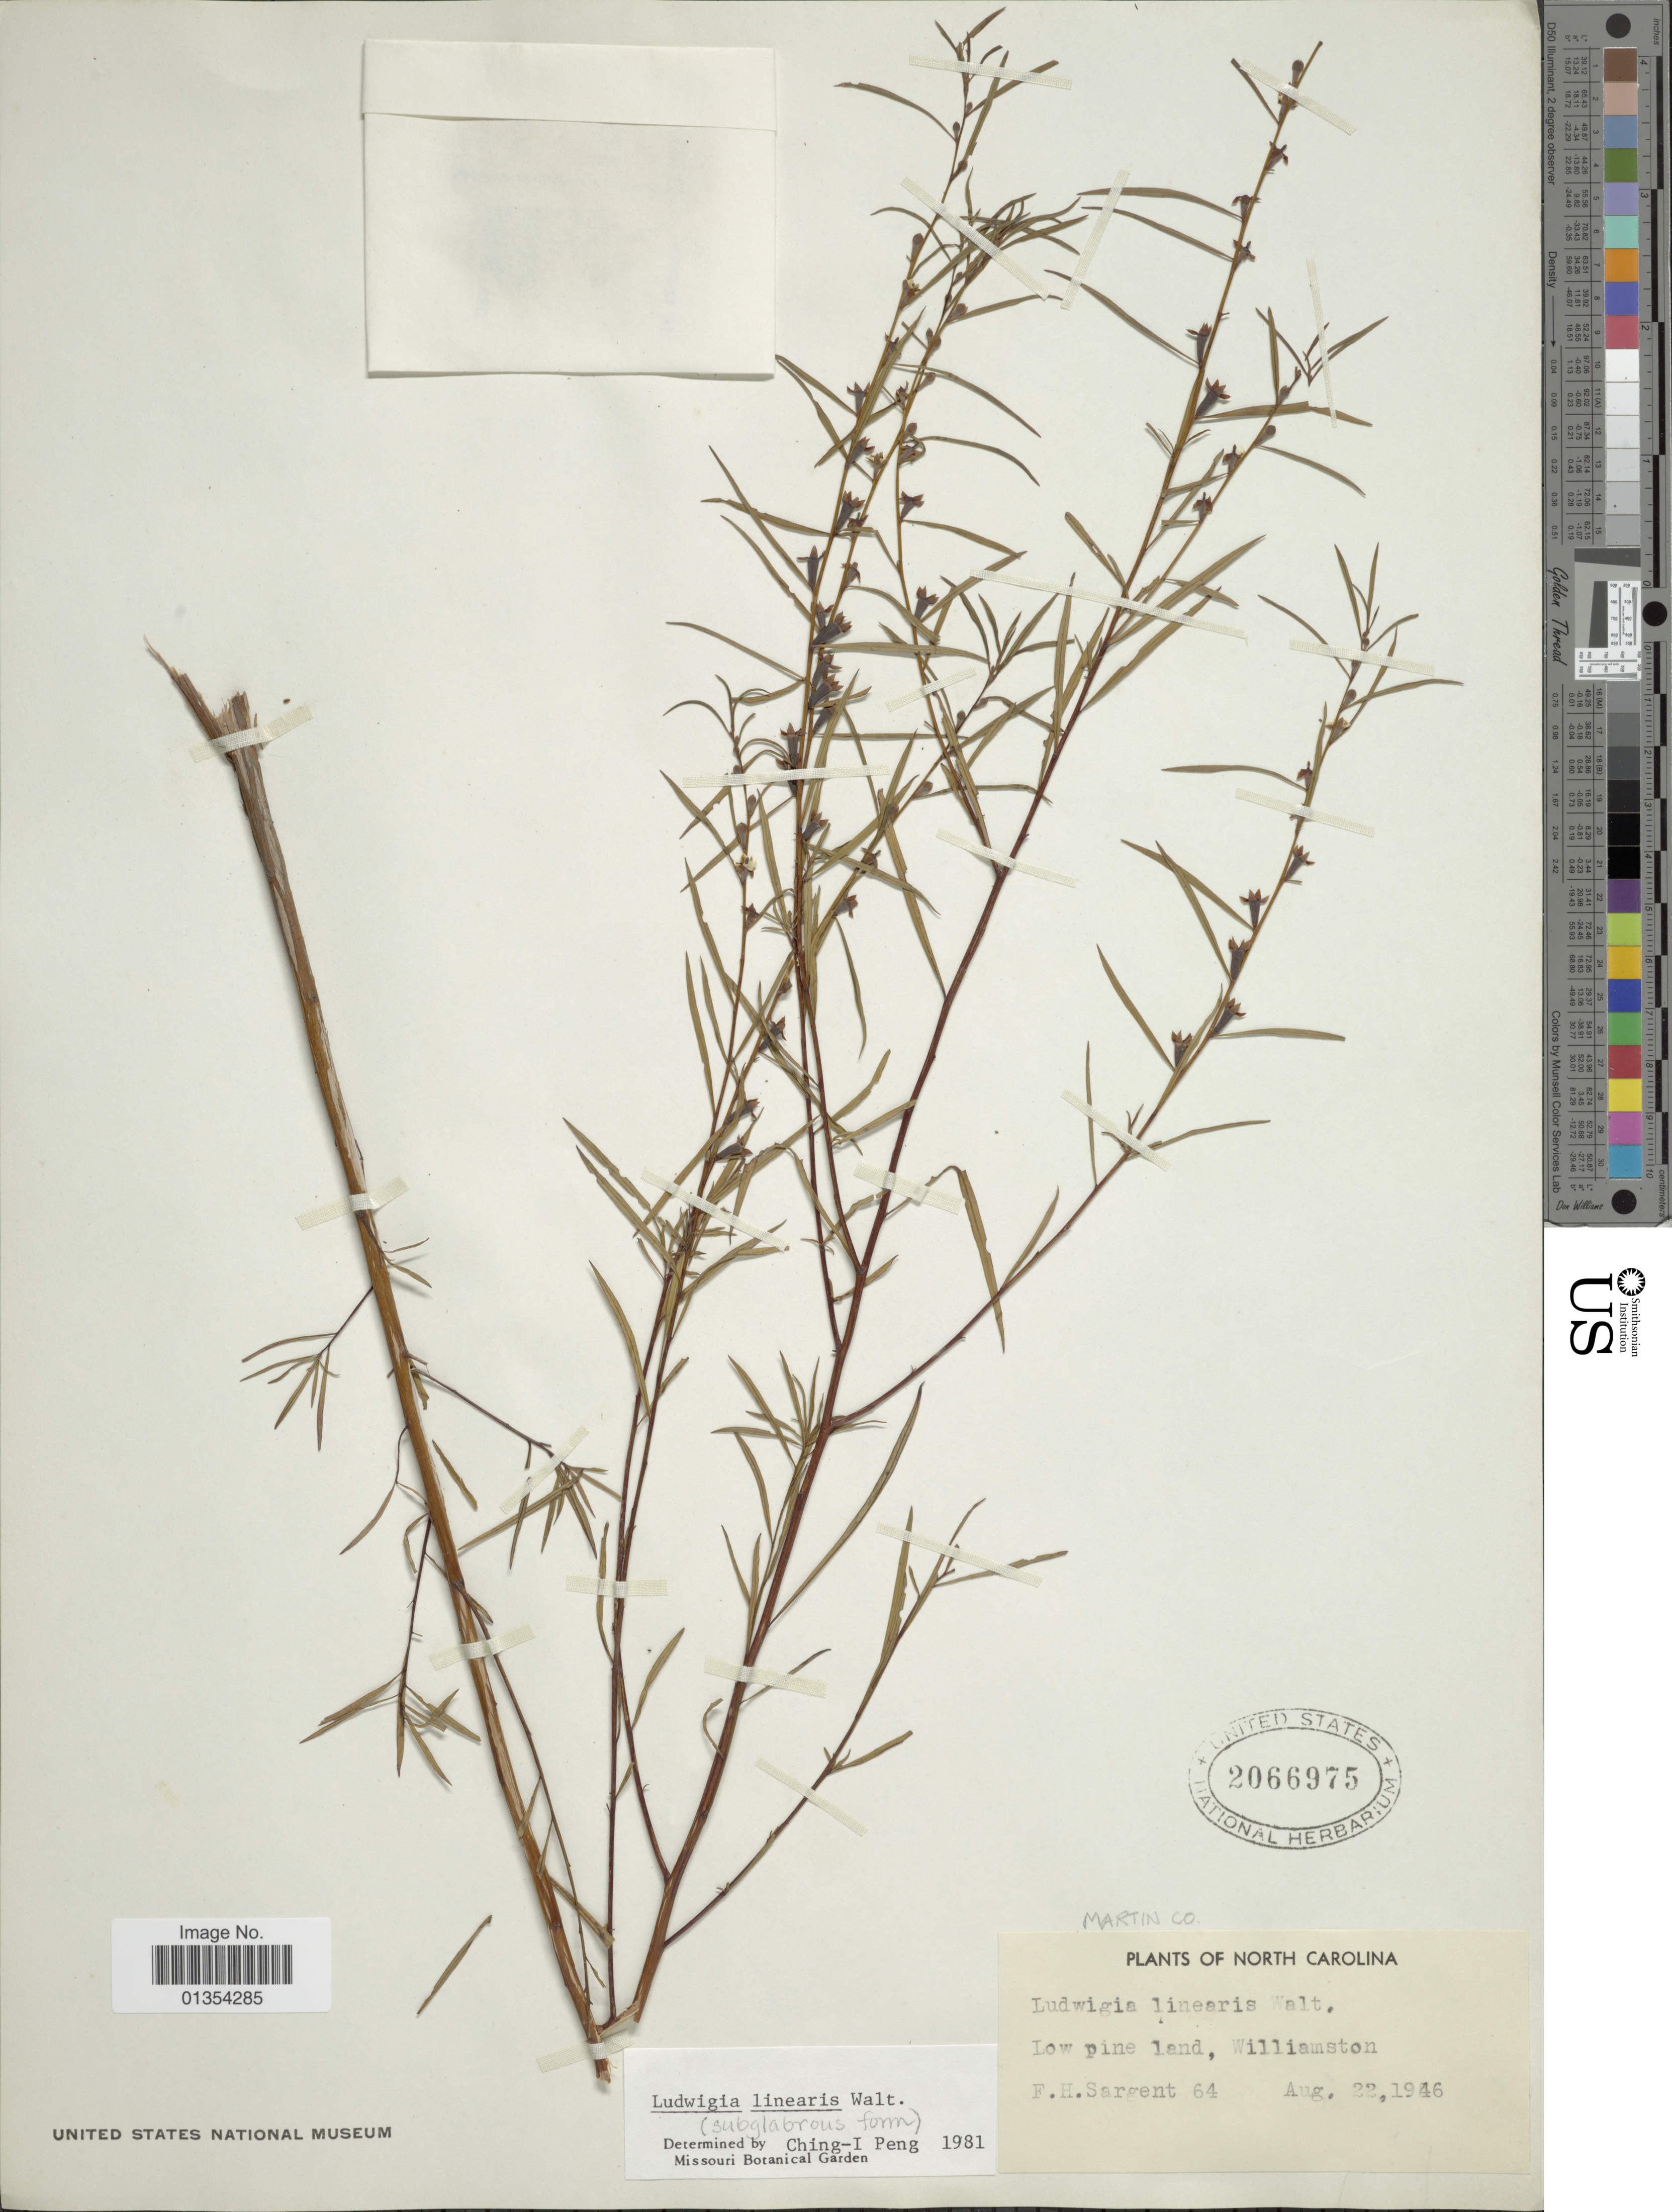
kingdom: Plantae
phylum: Tracheophyta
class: Magnoliopsida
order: Myrtales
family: Onagraceae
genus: Ludwigia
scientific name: Ludwigia linearis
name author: Walter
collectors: F. H. Sargent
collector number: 64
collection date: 1946-08-22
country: United States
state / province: North Carolina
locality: Williamston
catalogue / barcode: US 2066975